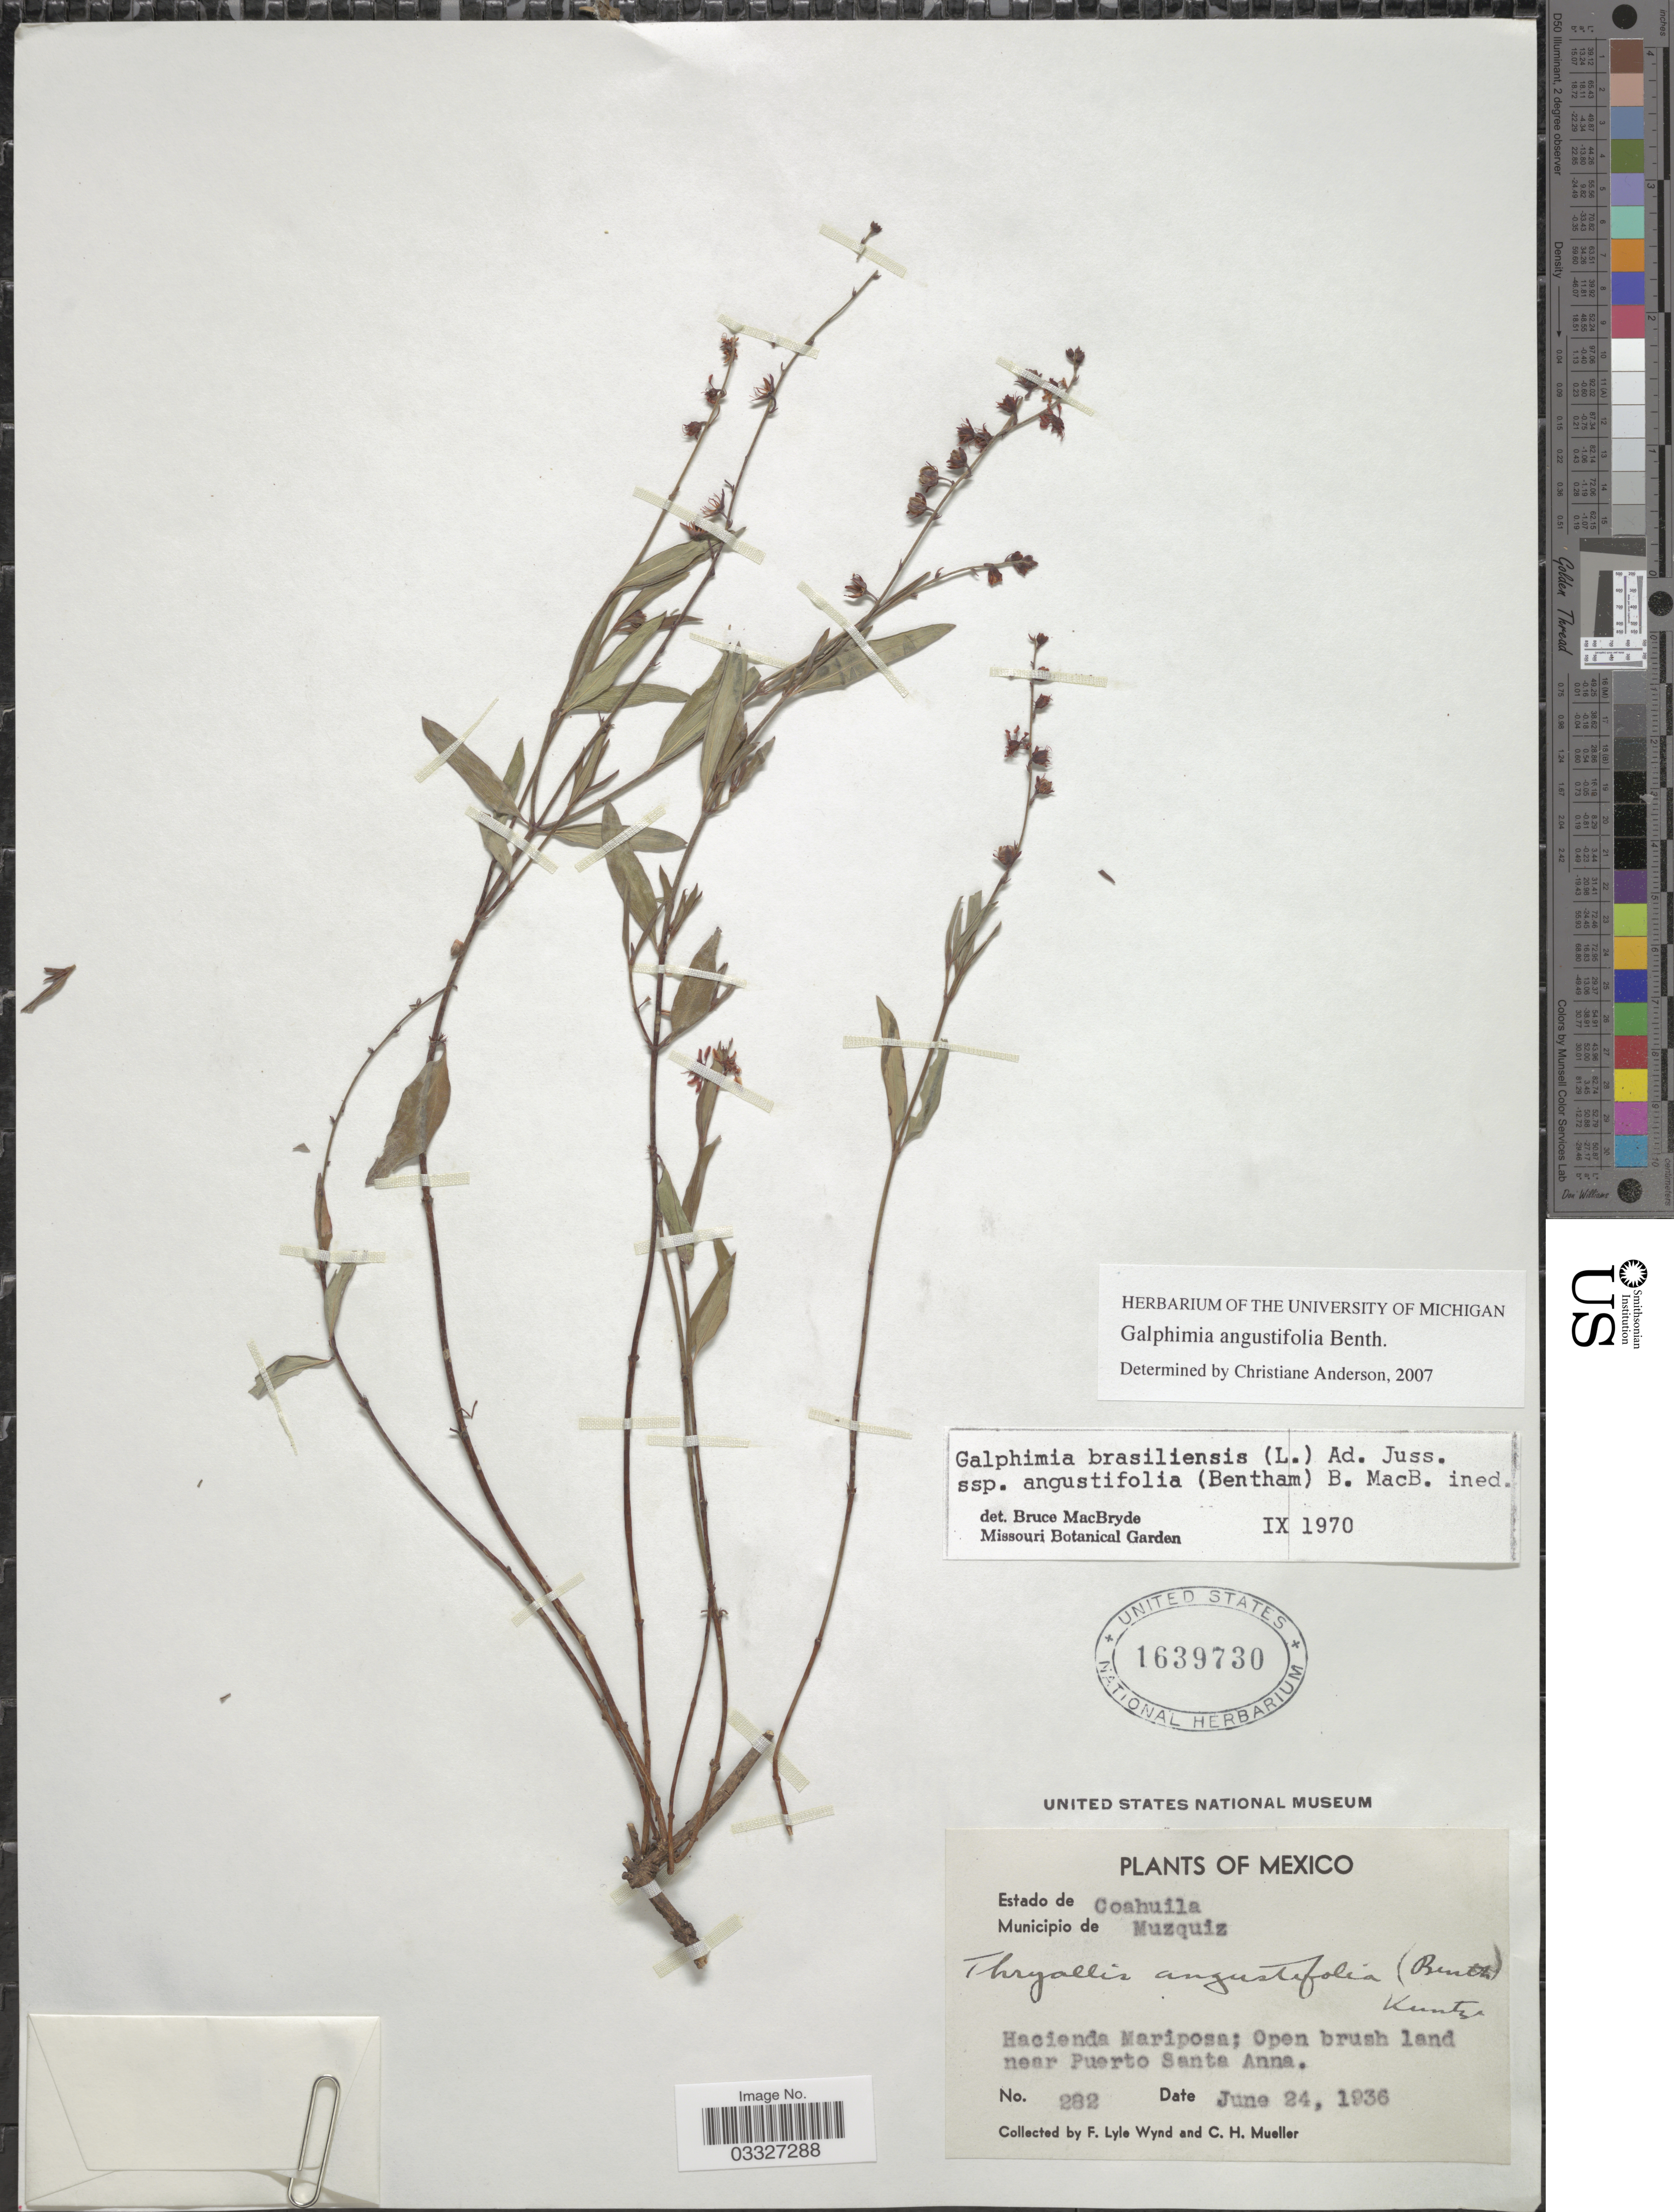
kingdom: Plantae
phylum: Tracheophyta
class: Magnoliopsida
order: Malpighiales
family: Malpighiaceae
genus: Galphimia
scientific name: Galphimia angustifolia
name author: Benth.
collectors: F. L. Wynd & C. H. Mueller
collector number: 282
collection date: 1936-06-24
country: Mexico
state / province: Coahuila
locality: Municipio de Muzquiz. Hacienda Mariposa; Open brush land near Puerto Santa Anna.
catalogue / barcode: US 1639730